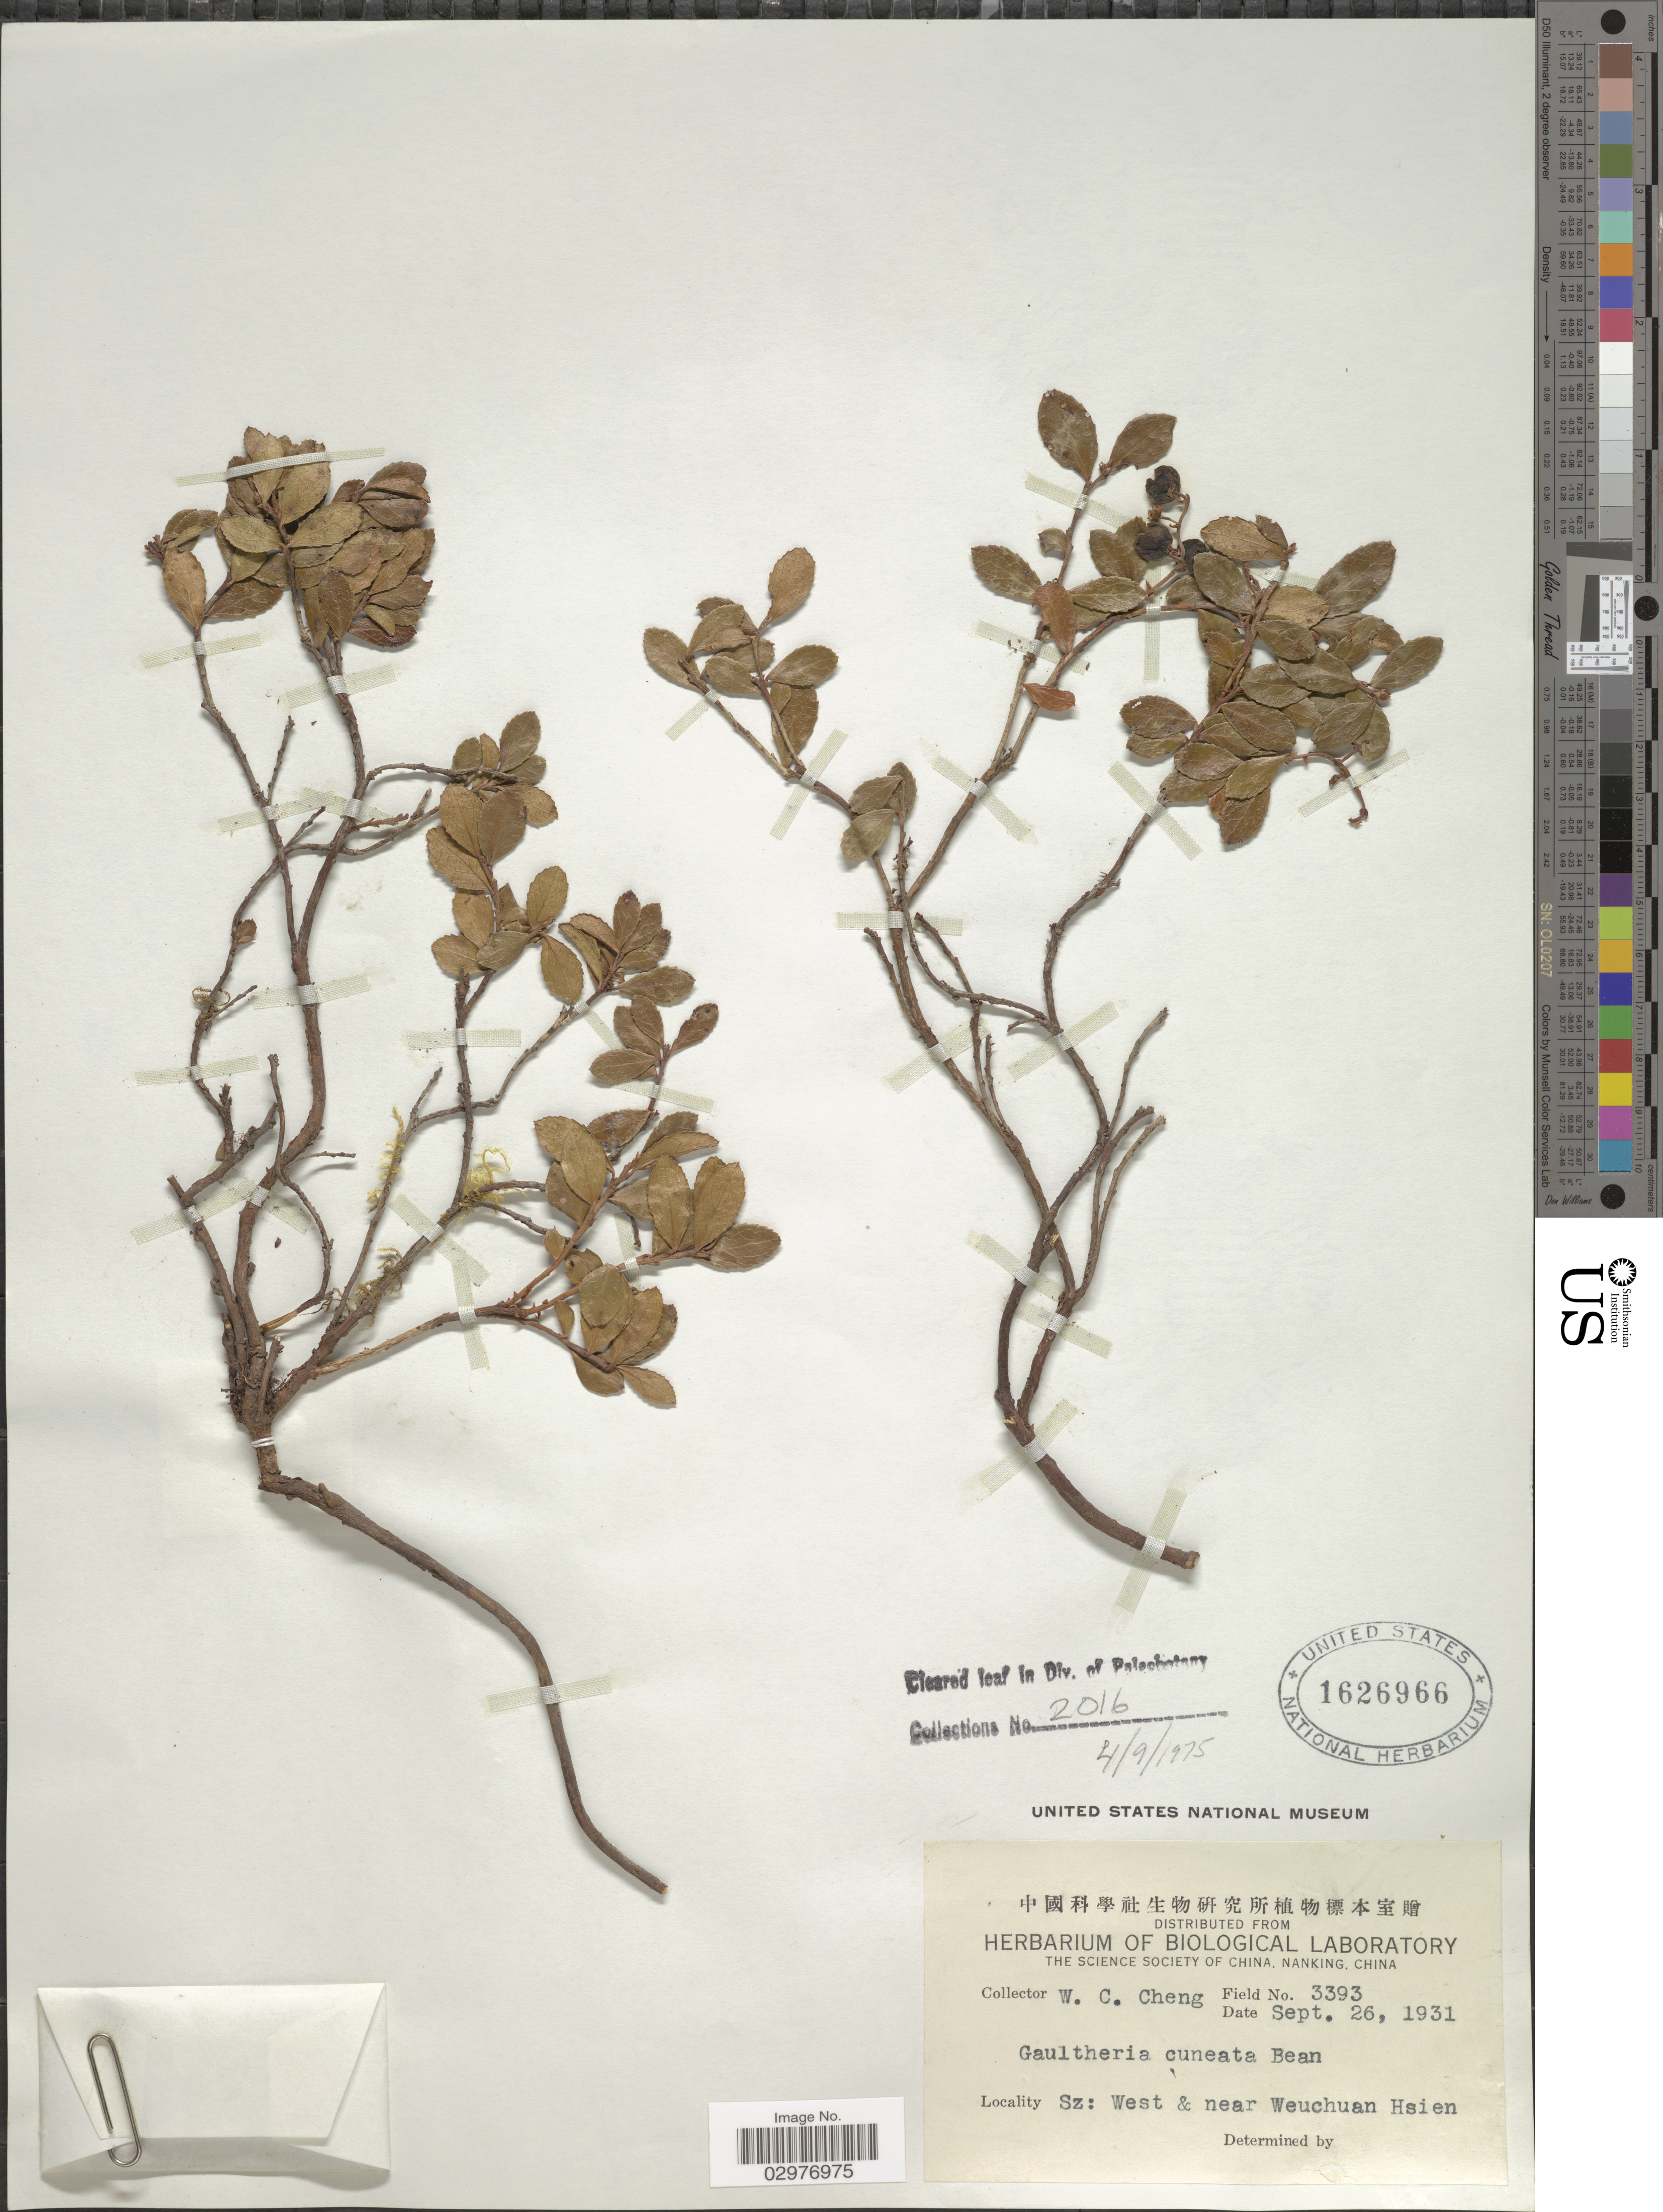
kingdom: Plantae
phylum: Tracheophyta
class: Magnoliopsida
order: Ericales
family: Ericaceae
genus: Gaultheria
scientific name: Gaultheria cuneata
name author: (Rehder & E.H. Wilson) Bean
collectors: W. C. Cheng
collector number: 3393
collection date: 1931-09-26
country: China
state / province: Sichuan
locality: SZ: West & near Weuchuan Hsien.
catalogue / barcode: US 1626966